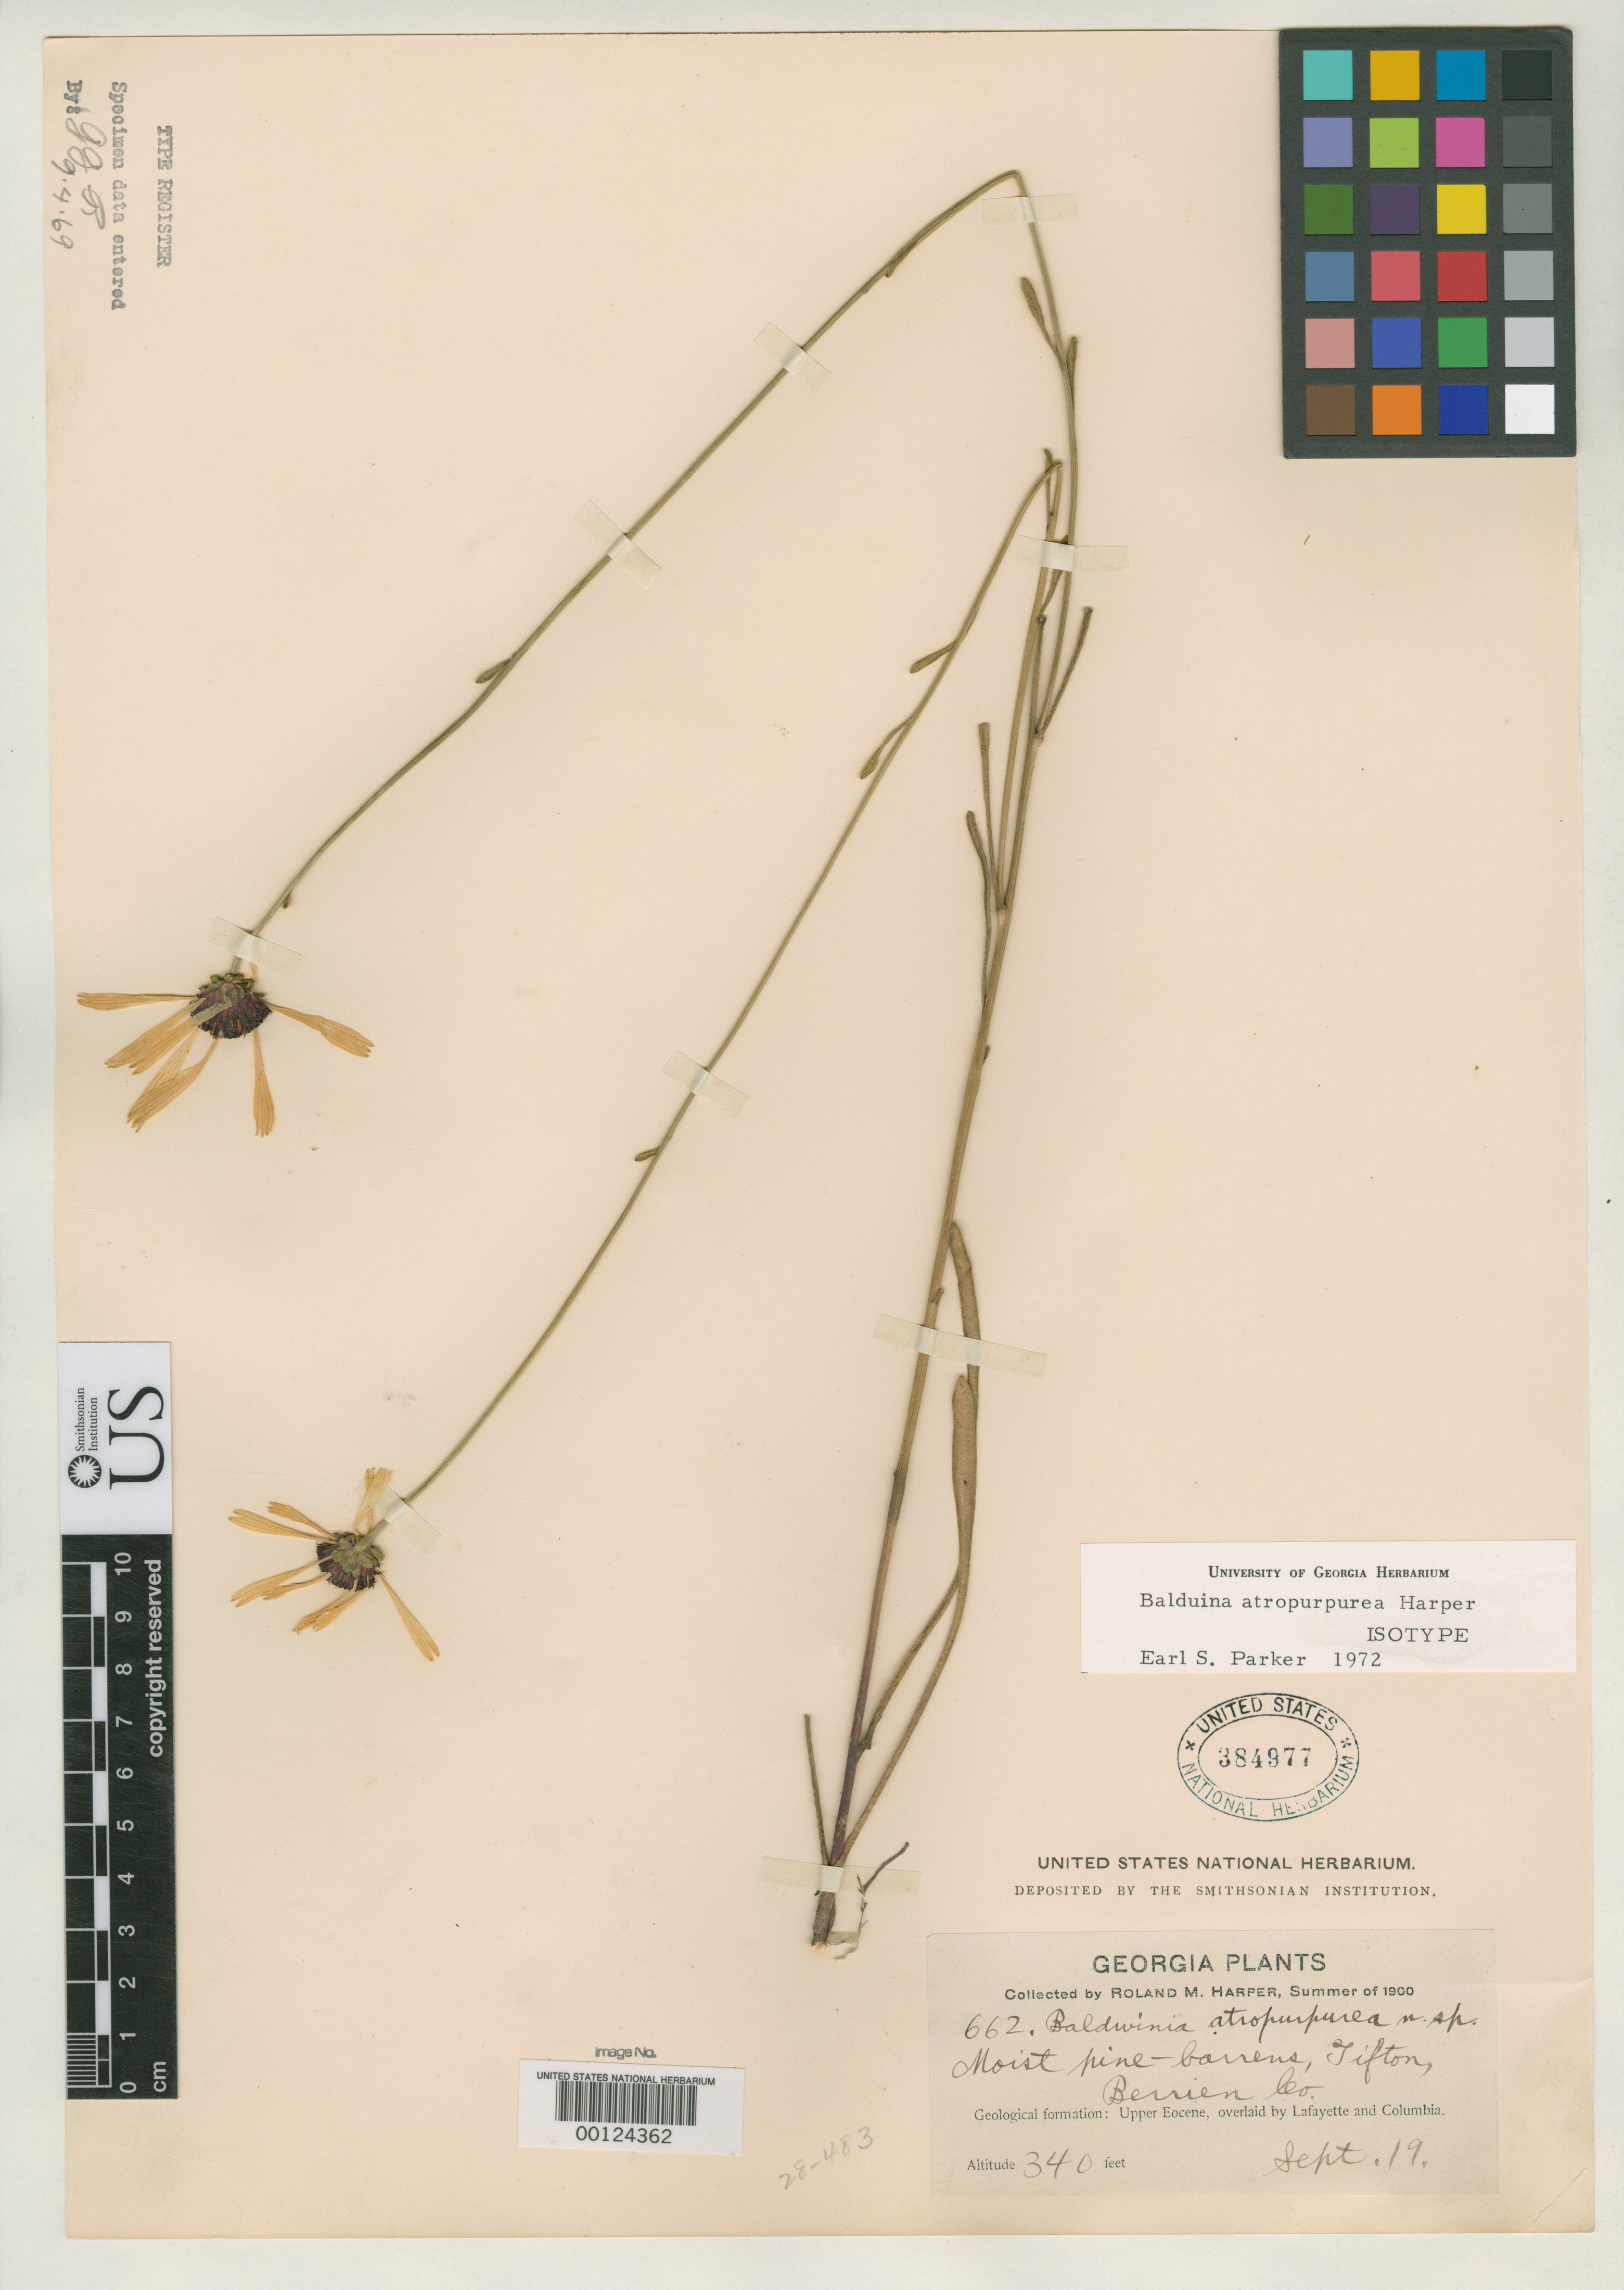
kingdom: Plantae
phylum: Tracheophyta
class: Magnoliopsida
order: Asterales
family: Asteraceae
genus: Balduina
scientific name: Balduina atropurpurea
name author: R.M. Harper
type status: Isotype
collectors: R. M. Harper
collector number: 662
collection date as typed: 19 Sep 1900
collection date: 1900-09-19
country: United States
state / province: Georgia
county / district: Berrien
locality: Tifton.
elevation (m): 104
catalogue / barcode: US 348977